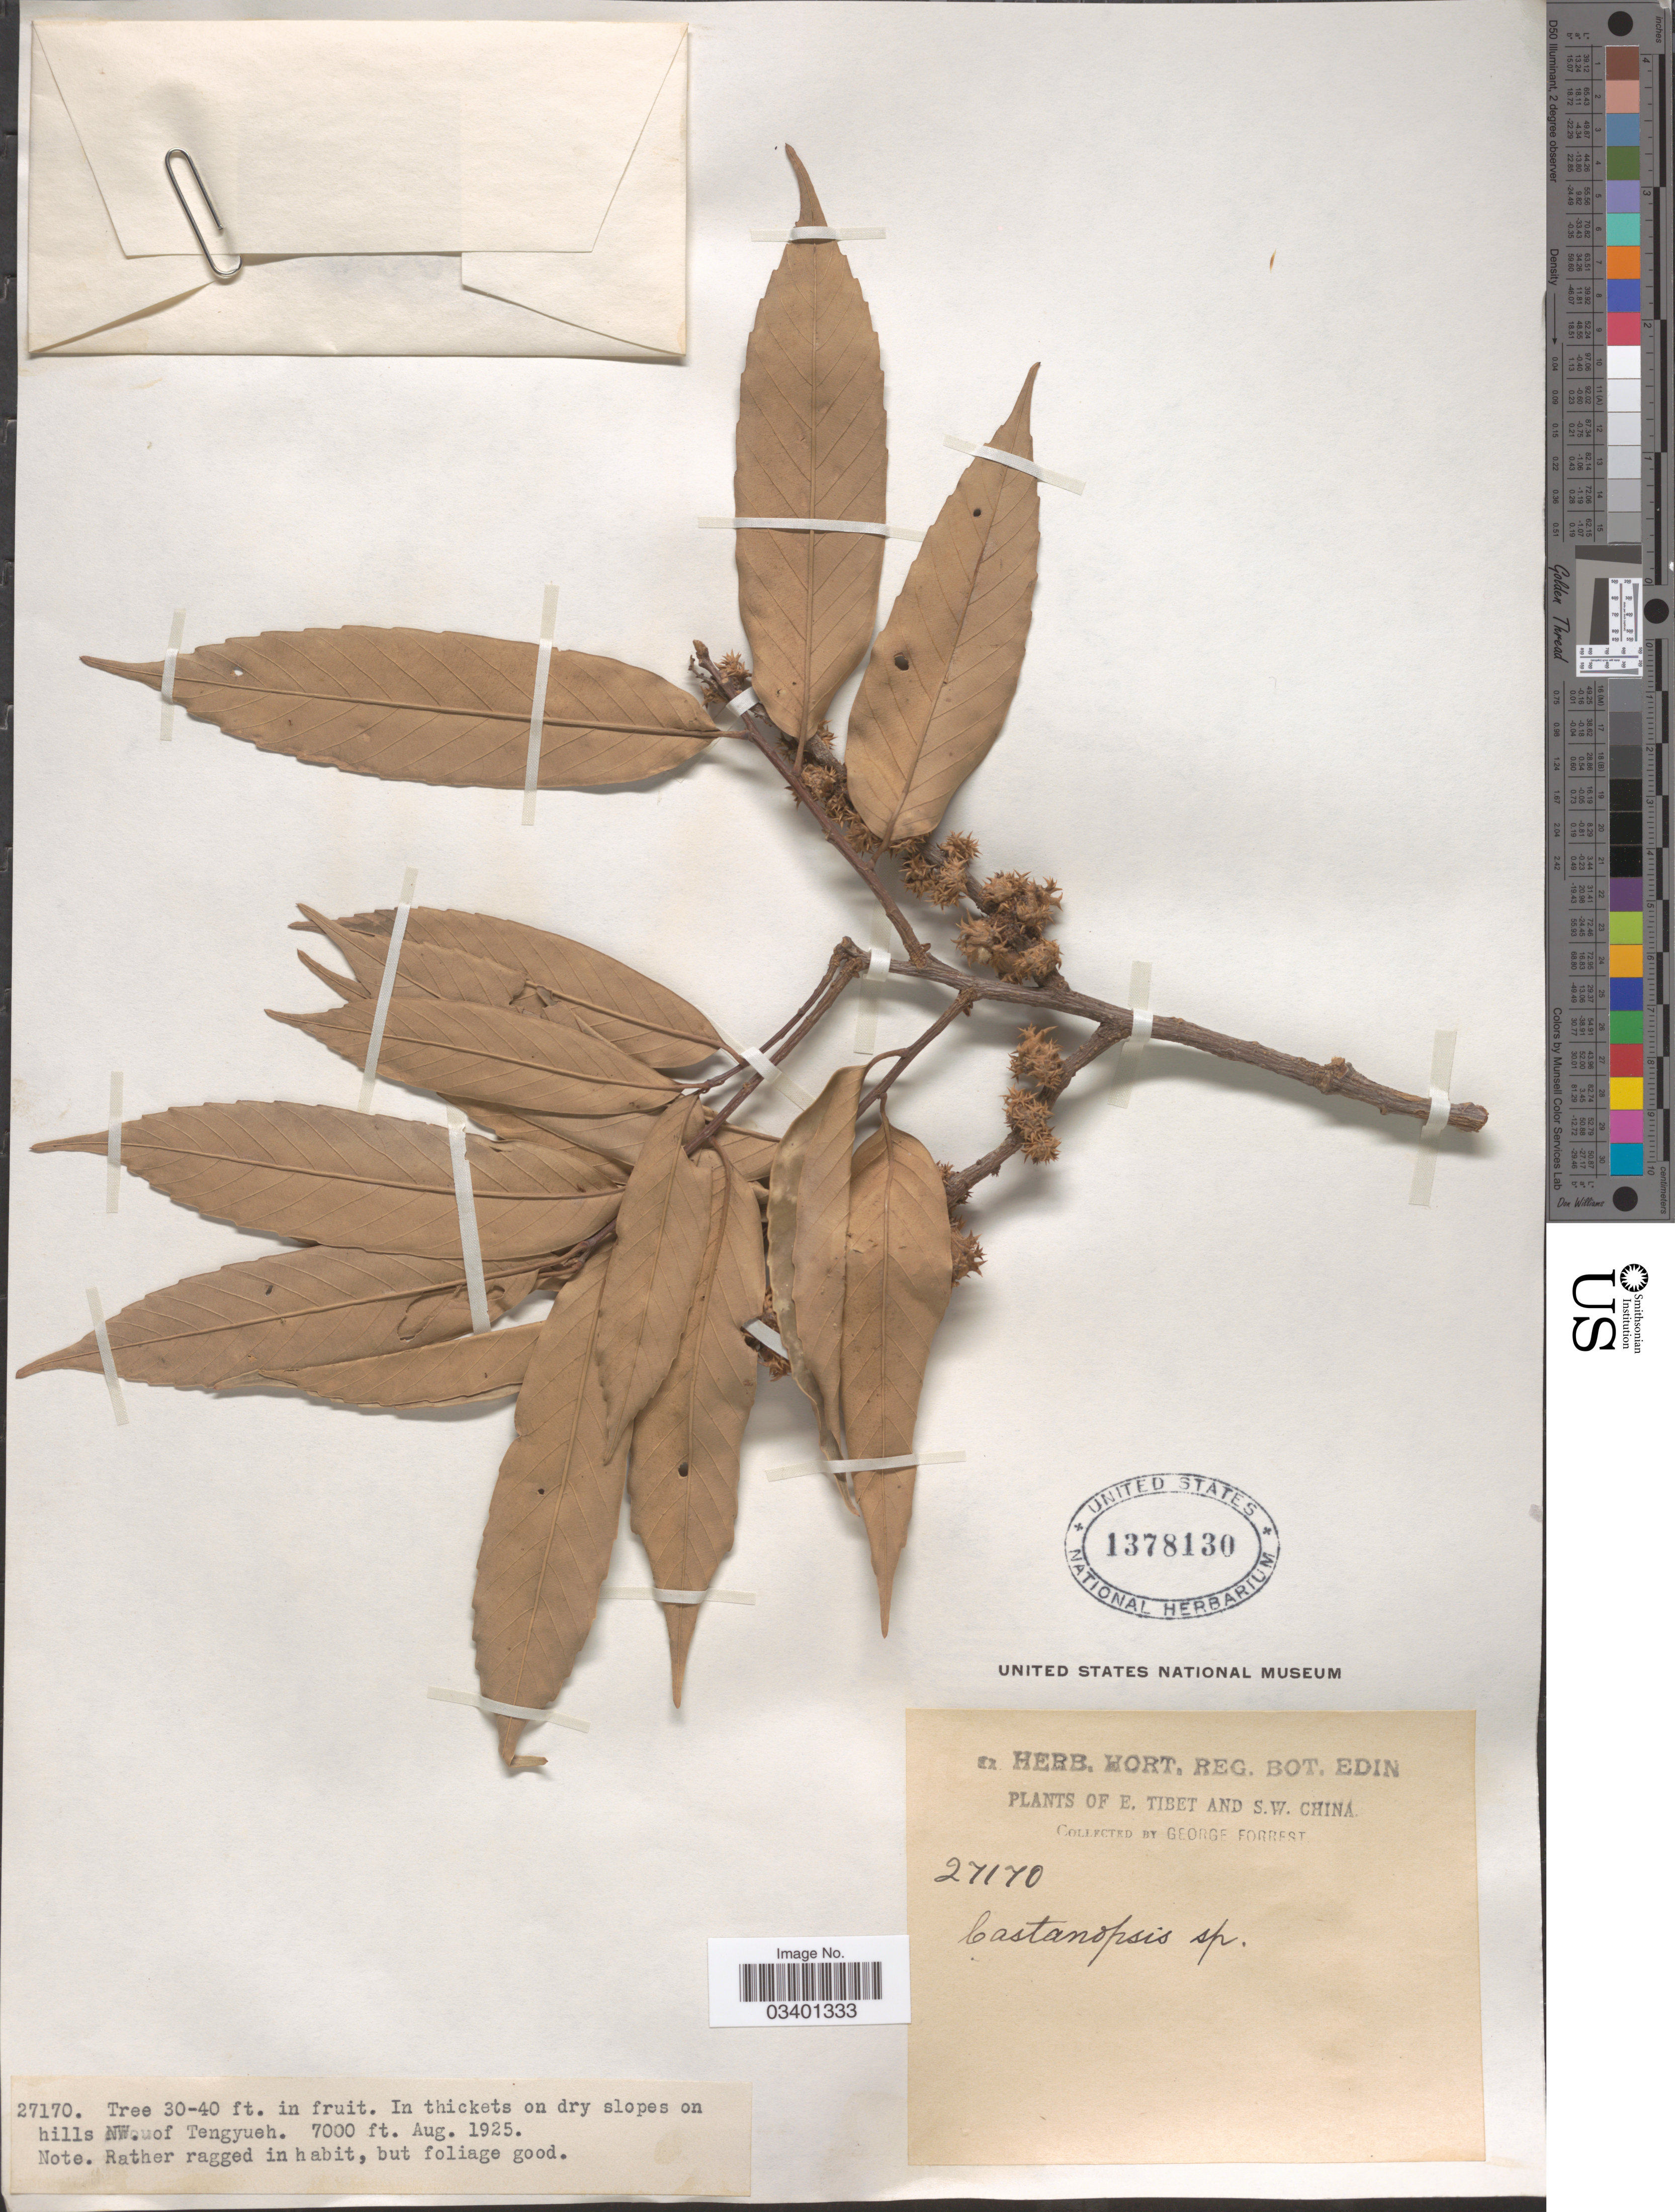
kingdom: Plantae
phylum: Tracheophyta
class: Magnoliopsida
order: Fagales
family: Fagaceae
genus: Castanopsis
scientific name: Castanopsis sp.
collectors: G. Forrest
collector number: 27170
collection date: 1925-08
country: China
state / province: Xizang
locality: E. Tibet and S.W. China. In thickets on dry slopes on hills NW. of Tengyueh.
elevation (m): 2134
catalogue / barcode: US 1378130